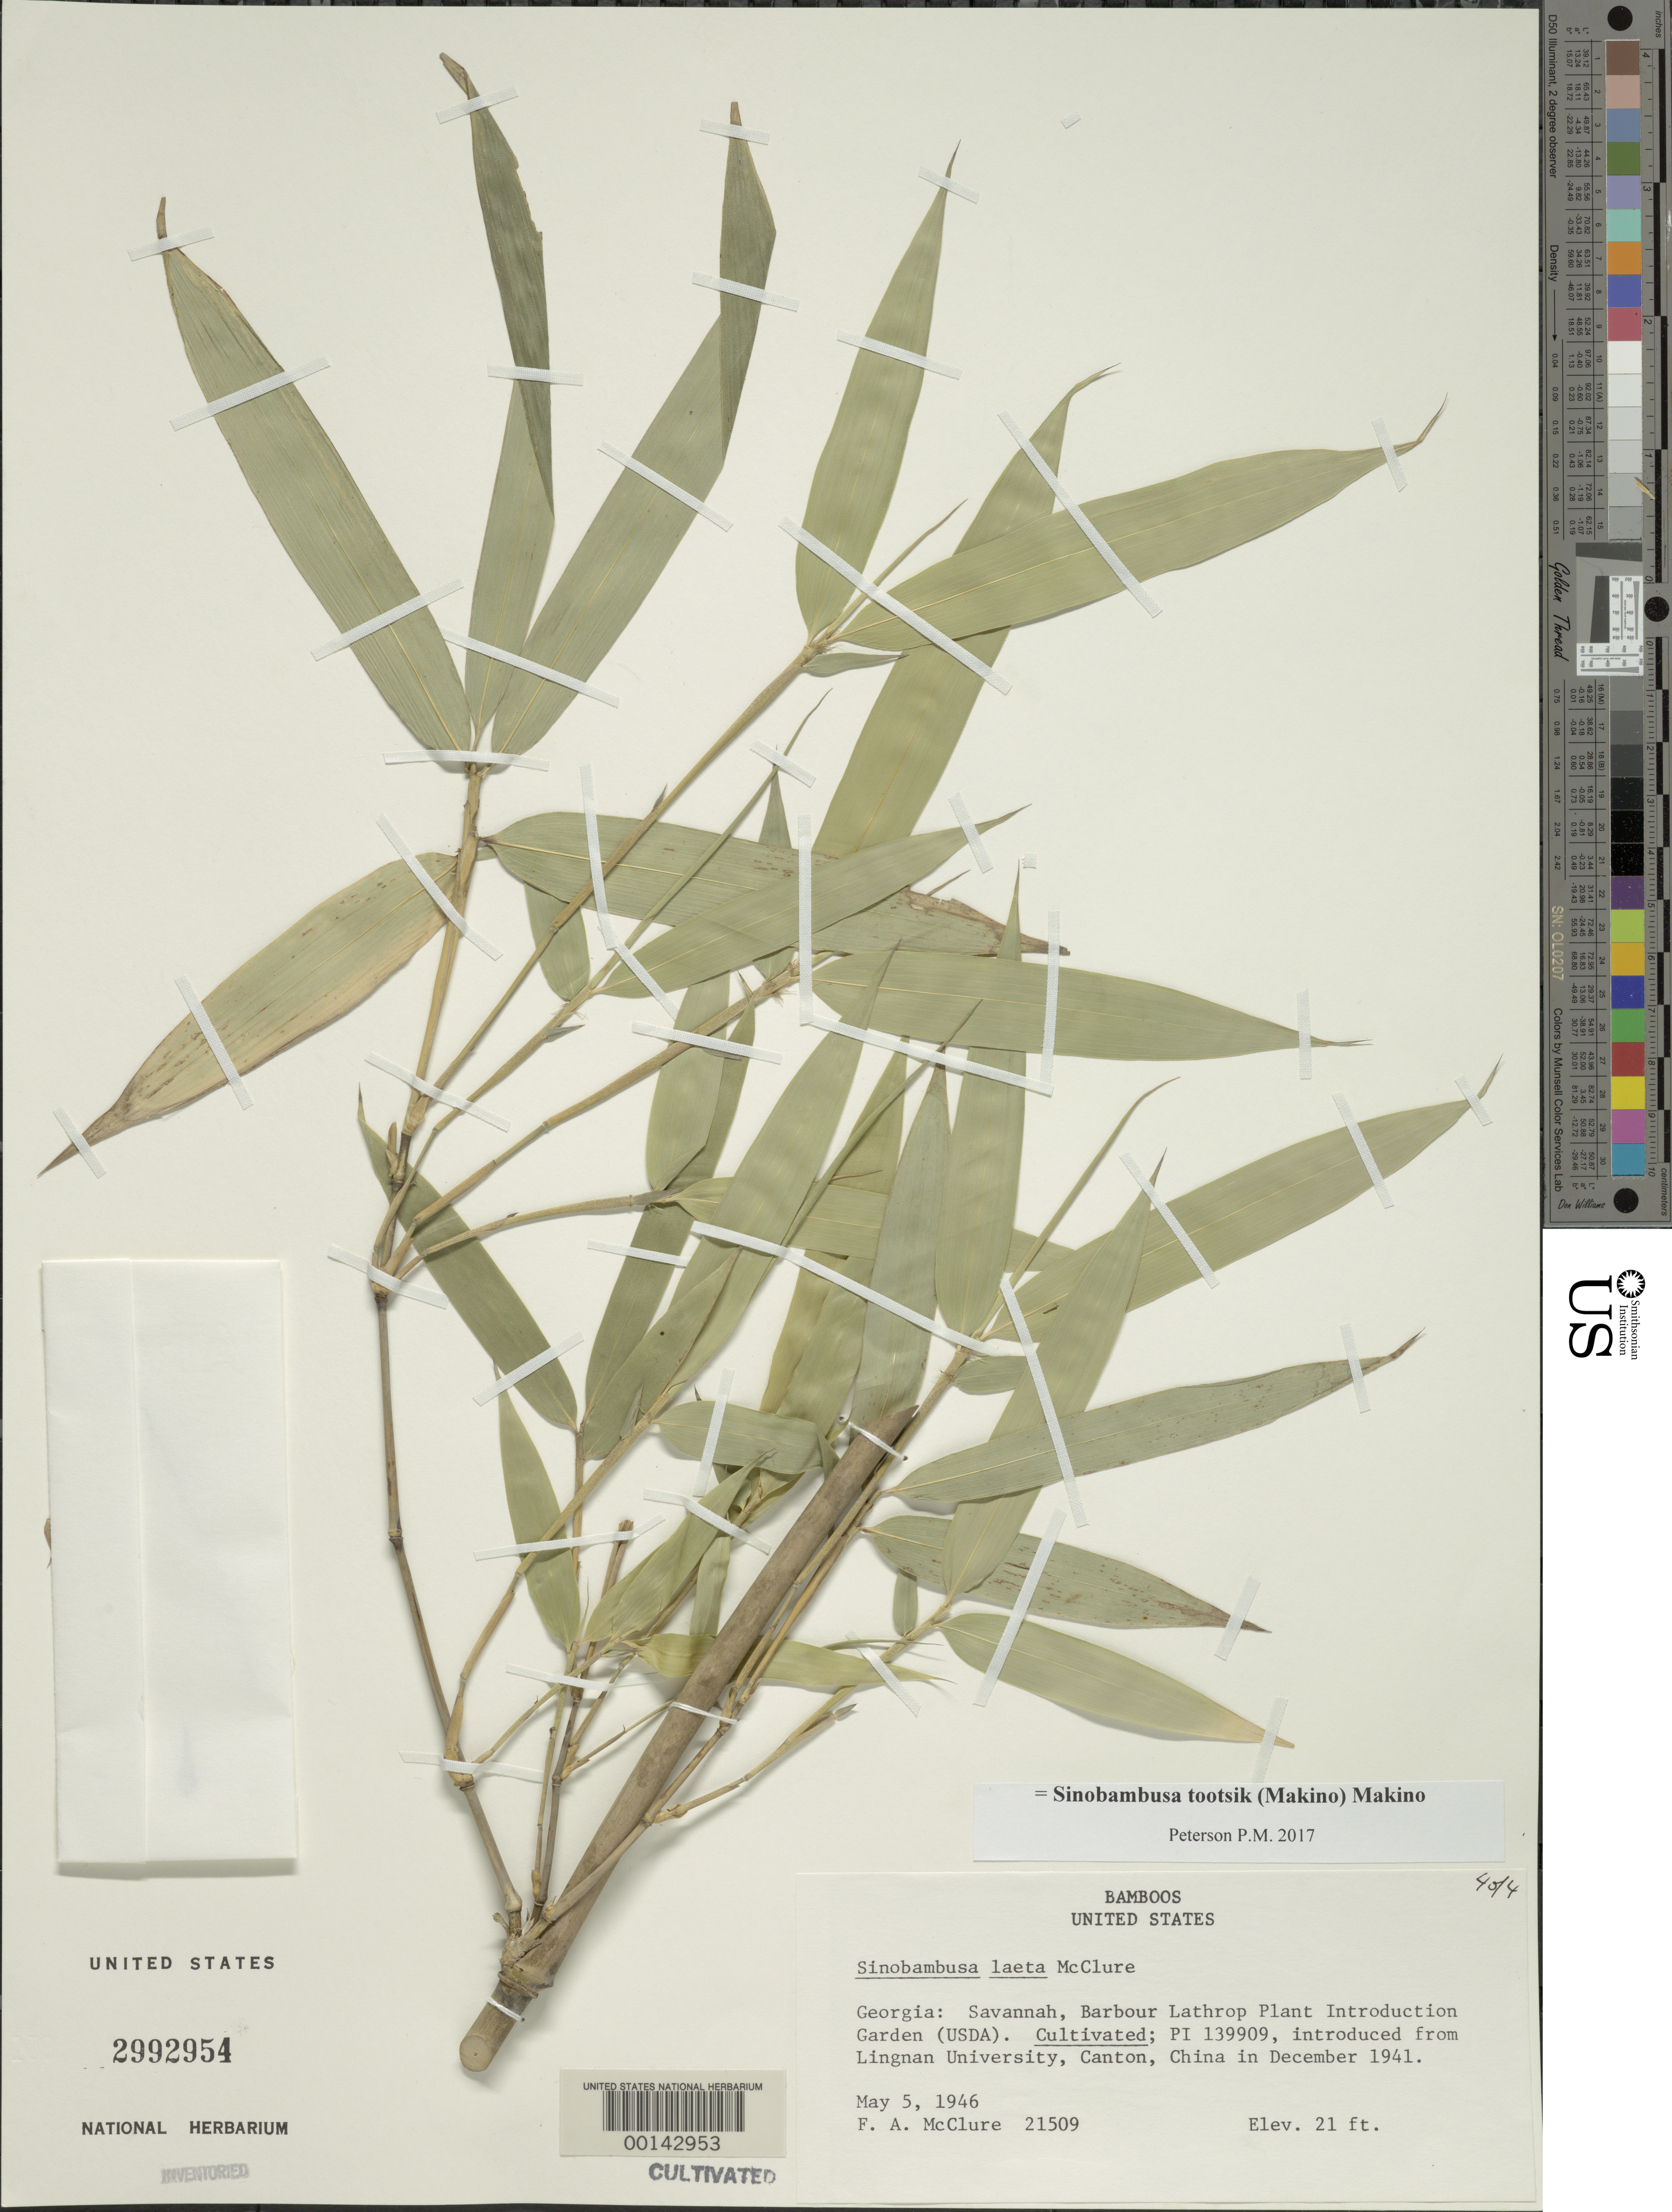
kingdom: Plantae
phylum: Tracheophyta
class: Liliopsida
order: Poales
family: Poaceae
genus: Sinobambusa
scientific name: Sinobambusa tootsik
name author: Makino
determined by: Poaceae Reorganization Project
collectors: F. A. McClure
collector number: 21509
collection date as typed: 05 May 1946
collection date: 1946-05-05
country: United States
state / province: Georgia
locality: Savannah, Barbour Lathrop Plant Introduction Garden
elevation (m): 6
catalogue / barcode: US 2992954